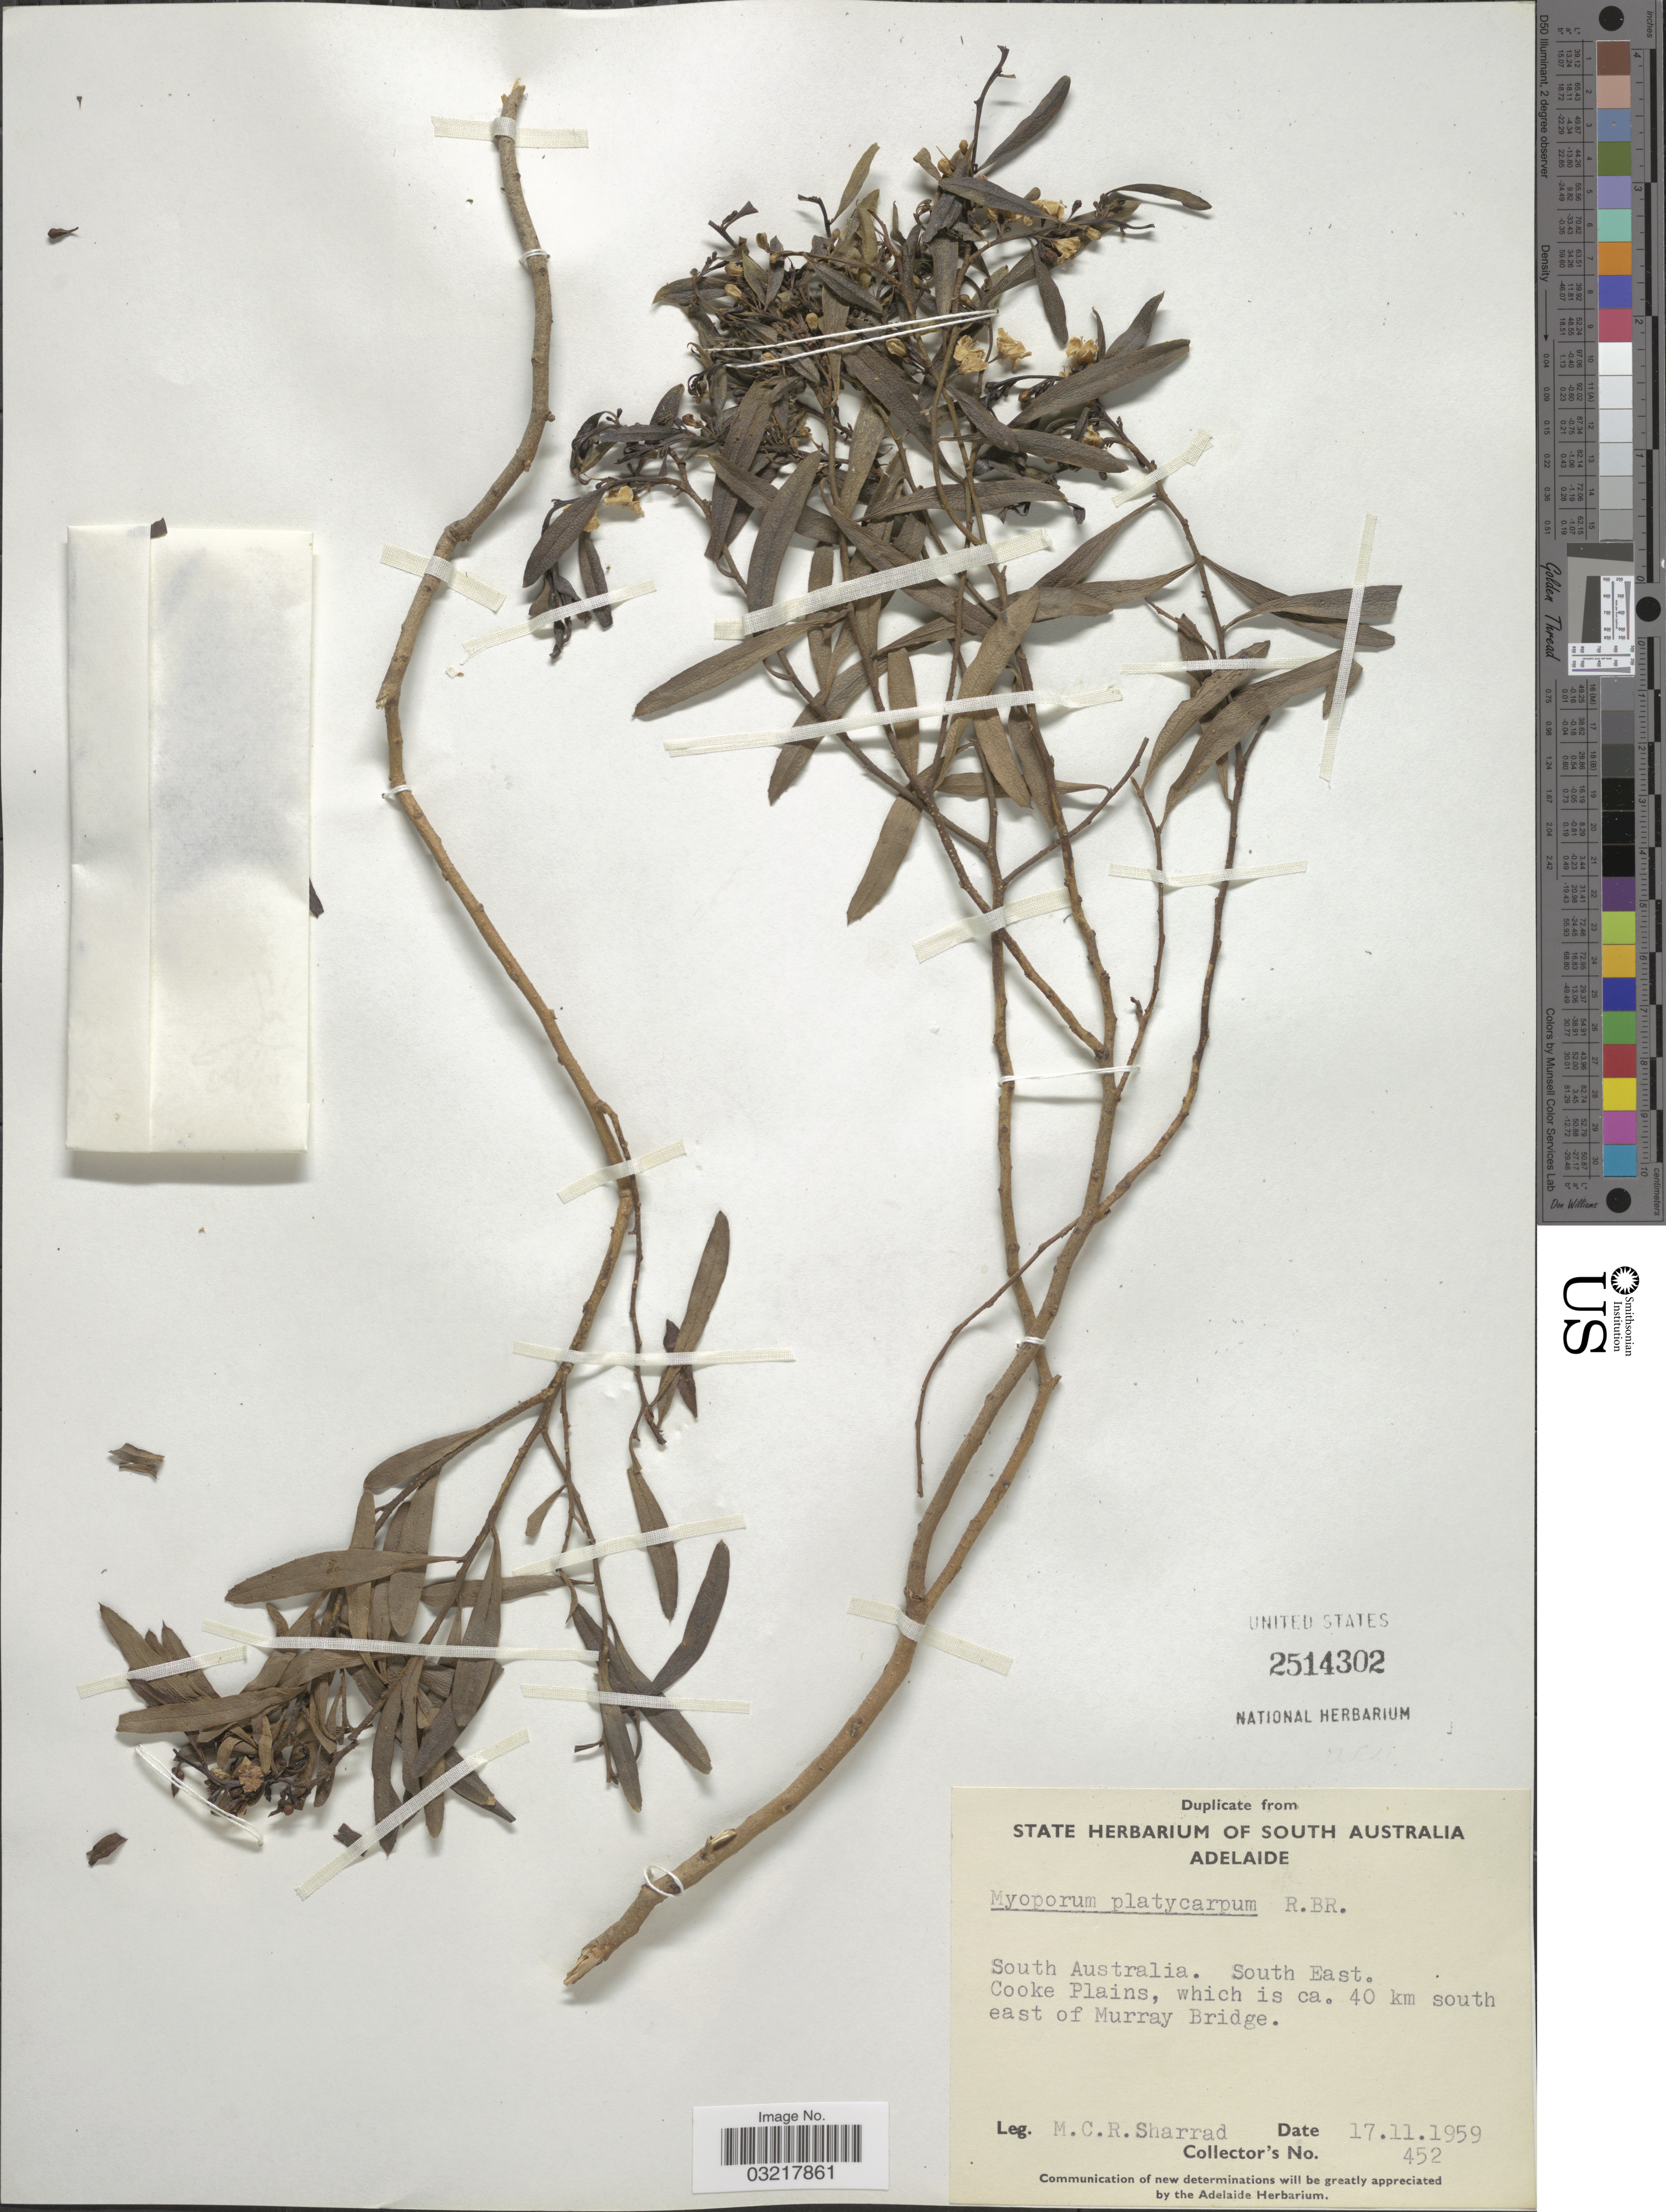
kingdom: Plantae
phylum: Tracheophyta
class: Magnoliopsida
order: Lamiales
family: Scrophulariaceae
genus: Myoporum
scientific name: Myoporum platycarpum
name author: R. Br.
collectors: M. Sharrad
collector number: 452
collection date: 1959-11-17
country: Australia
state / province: South Australia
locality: South East. Cooke Plains, which is ca. 40 km south east of Murray Bridge.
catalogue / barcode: US 2514302